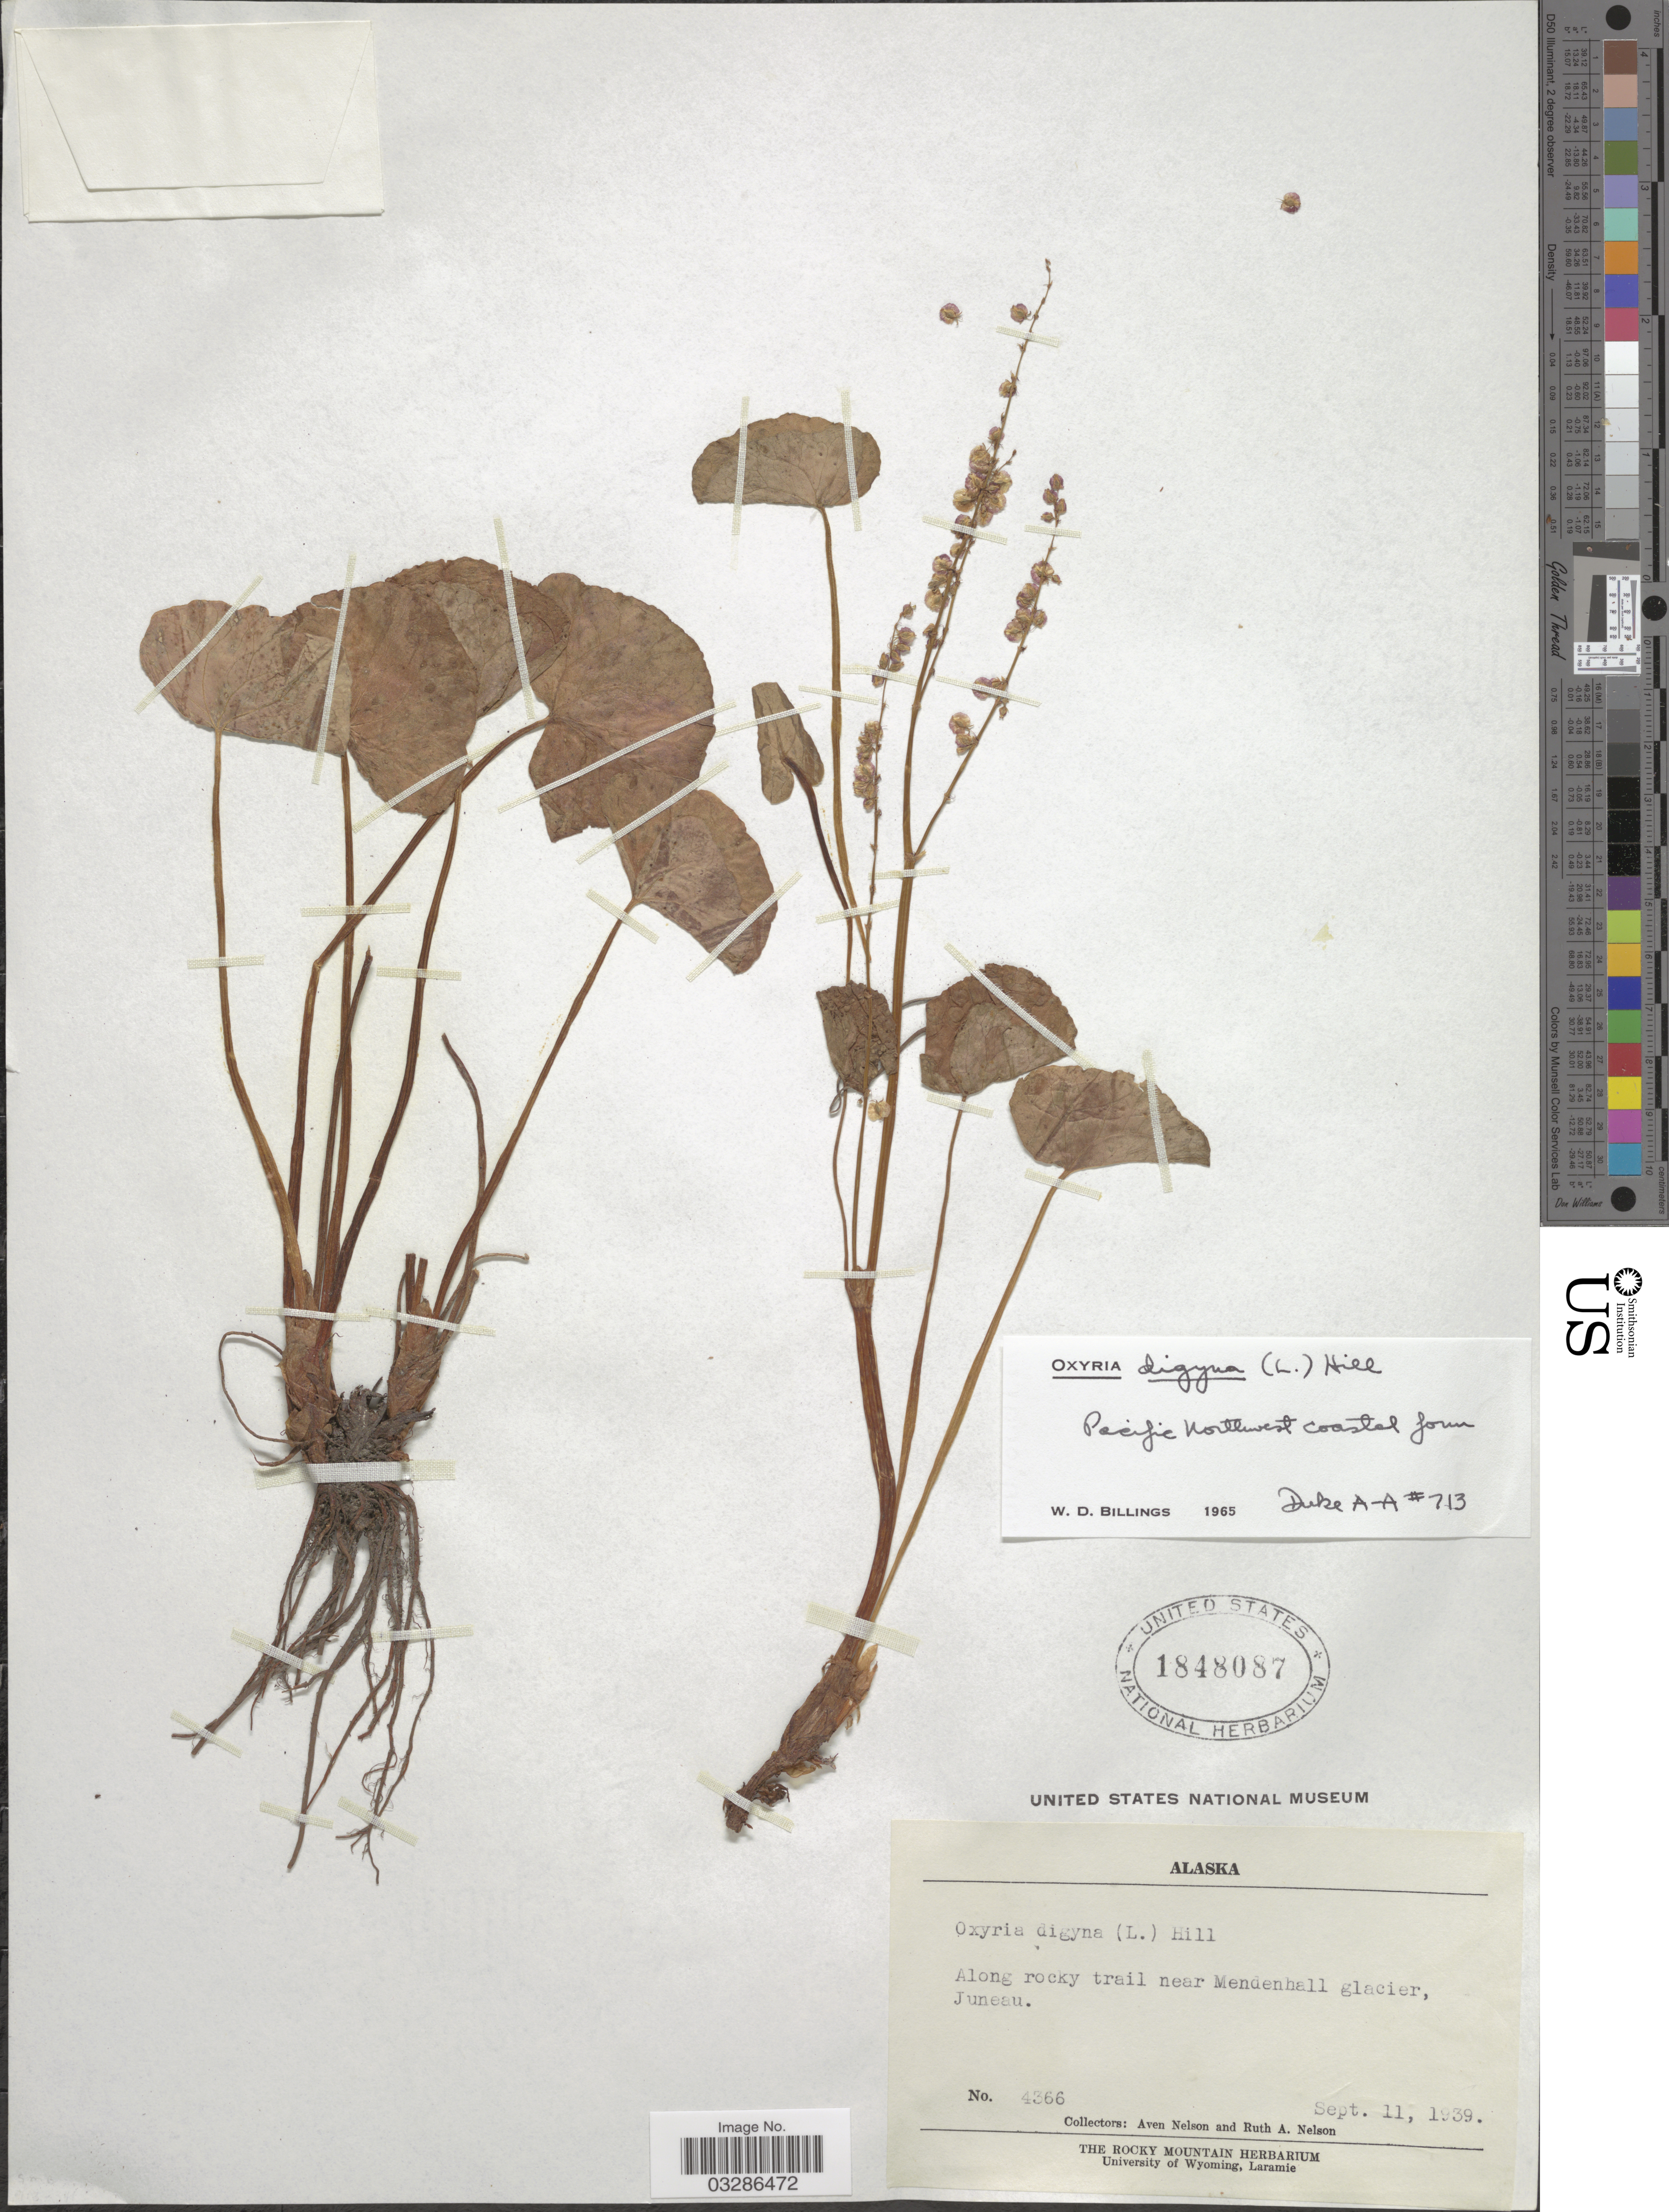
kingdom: Plantae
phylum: Tracheophyta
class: Magnoliopsida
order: Caryophyllales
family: Polygonaceae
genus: Oxyria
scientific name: Oxyria digyna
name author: (L.) Hill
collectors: A. Nelson & R. A. Nelson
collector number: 4366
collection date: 1939-09-11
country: United States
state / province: Alaska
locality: Along rocky trail near Mendenhall glacier, Juneau.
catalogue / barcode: US 1848087